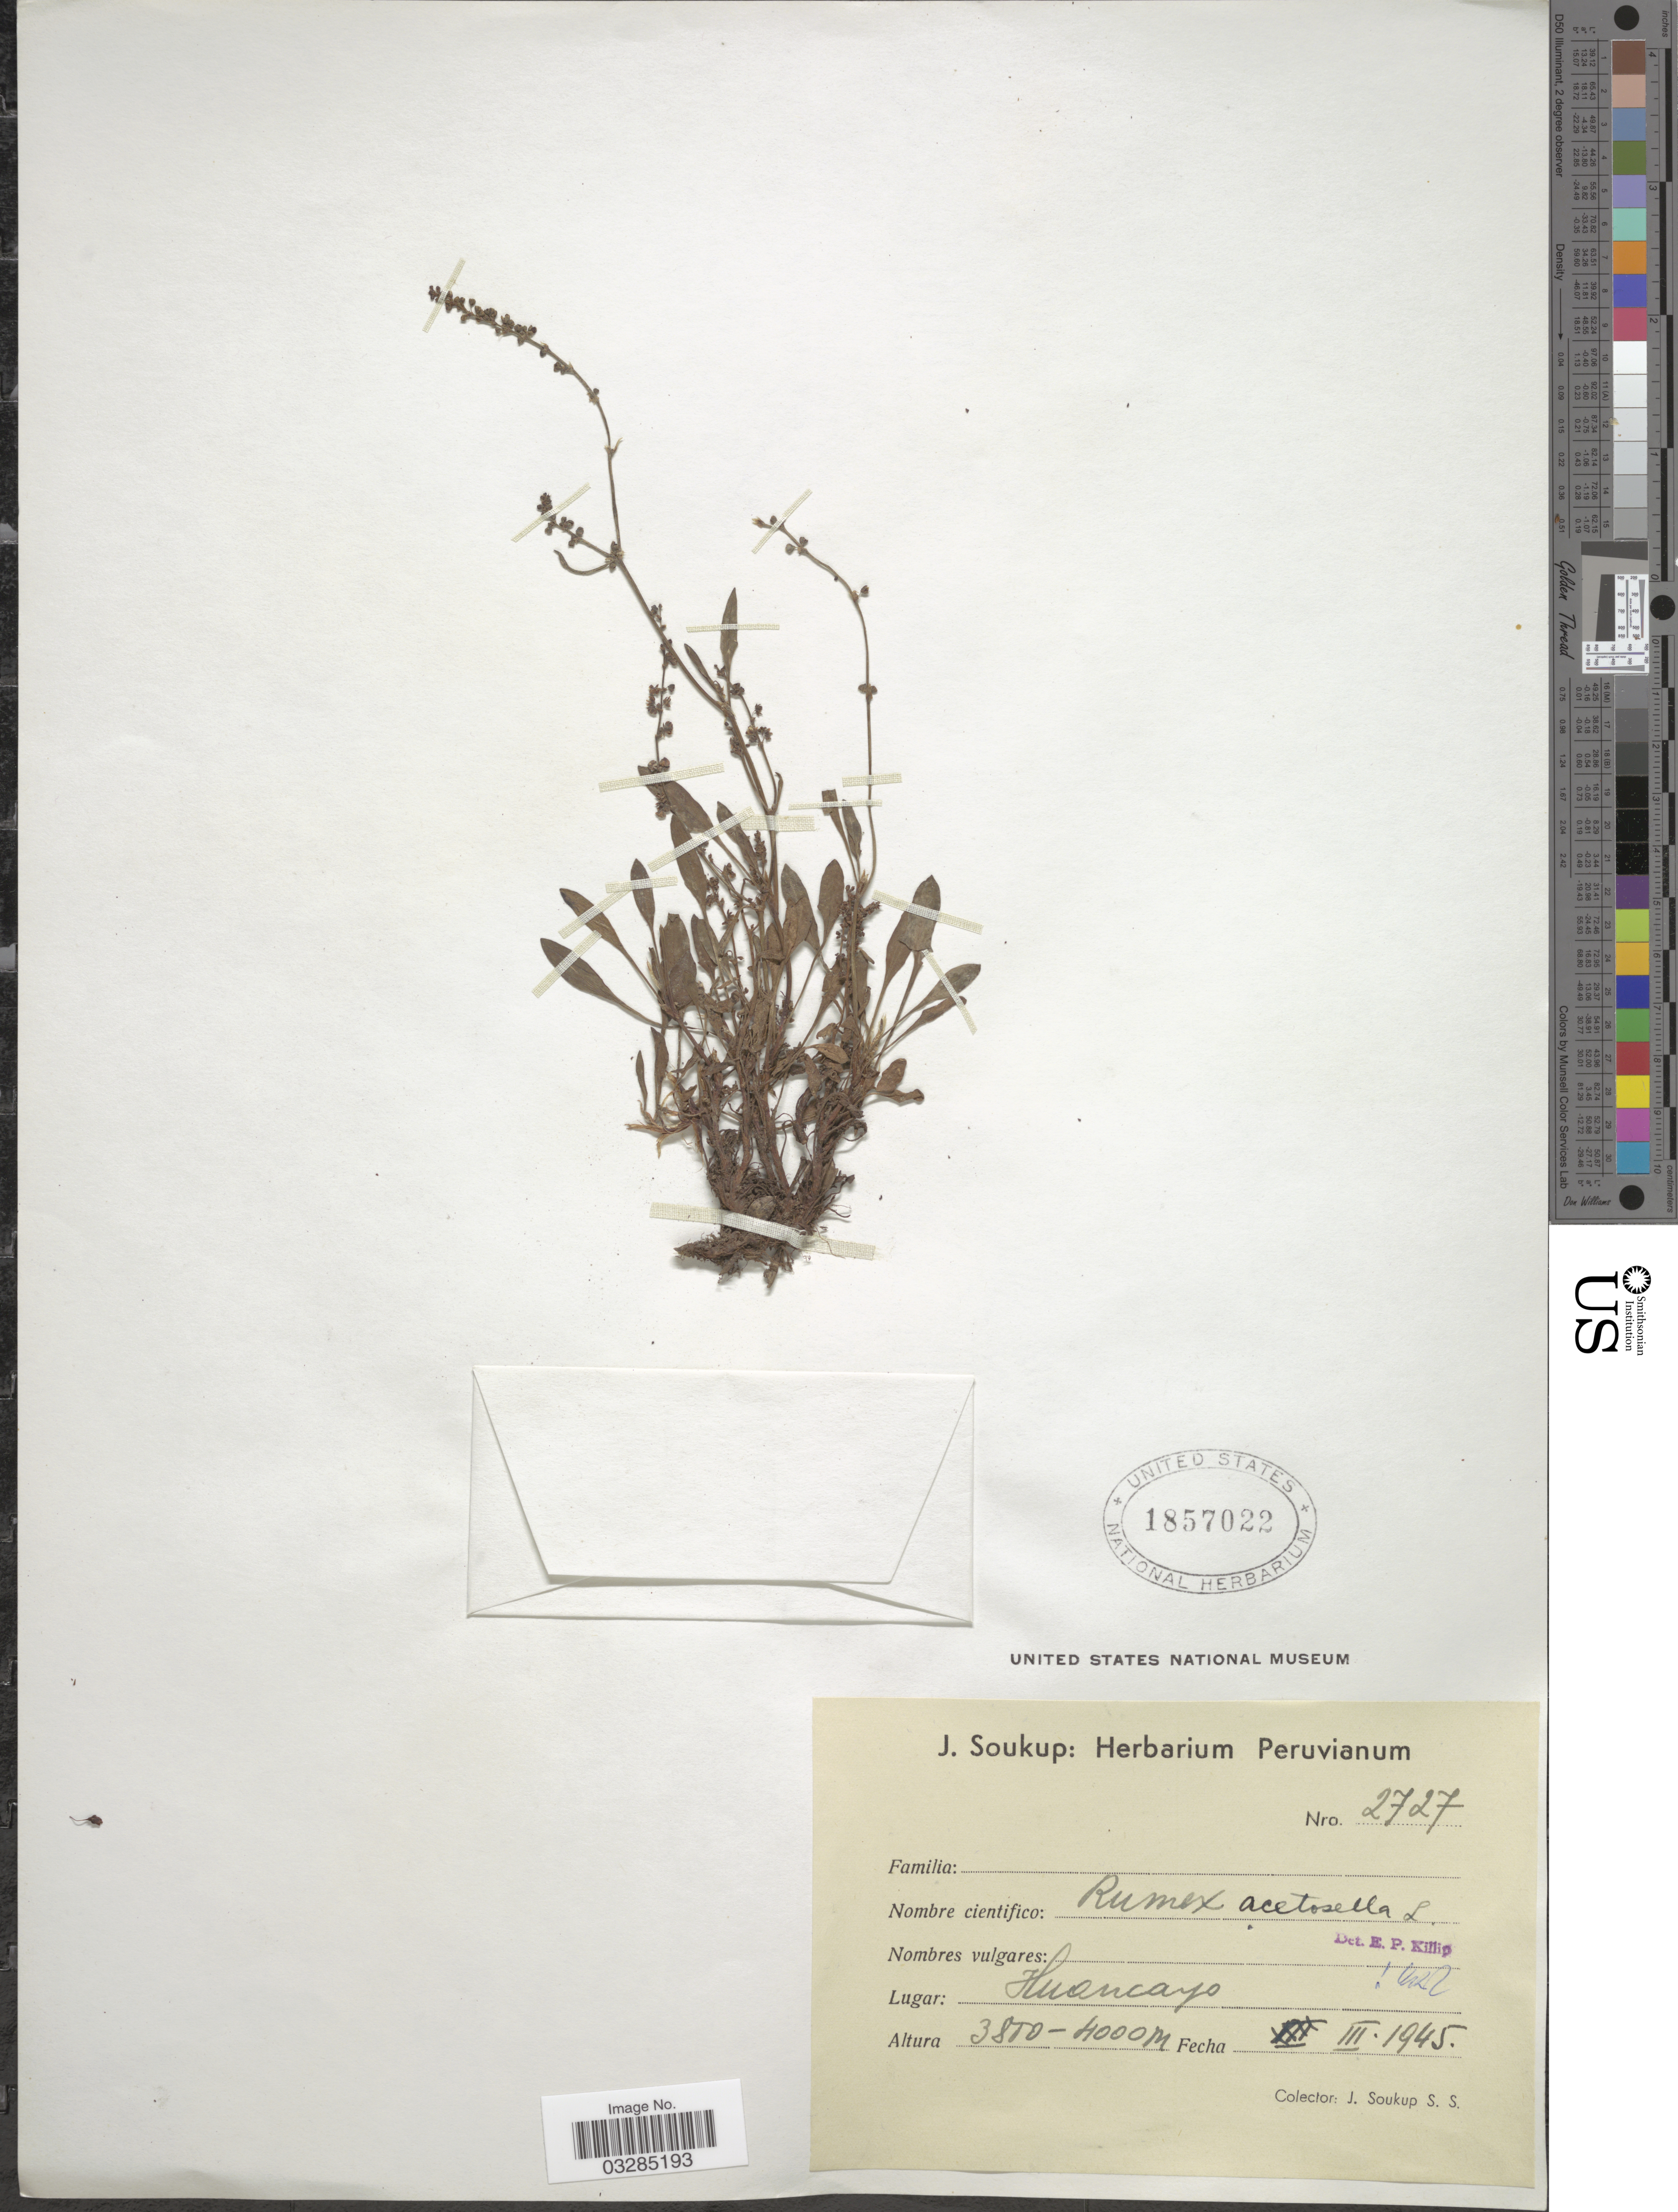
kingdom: Plantae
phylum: Tracheophyta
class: Magnoliopsida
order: Caryophyllales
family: Polygonaceae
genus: Rumex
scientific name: Rumex acetosella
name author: L.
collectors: J. Soukup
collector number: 2727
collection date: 1945-03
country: Peru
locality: Huancayo.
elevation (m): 3850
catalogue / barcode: US 1857022